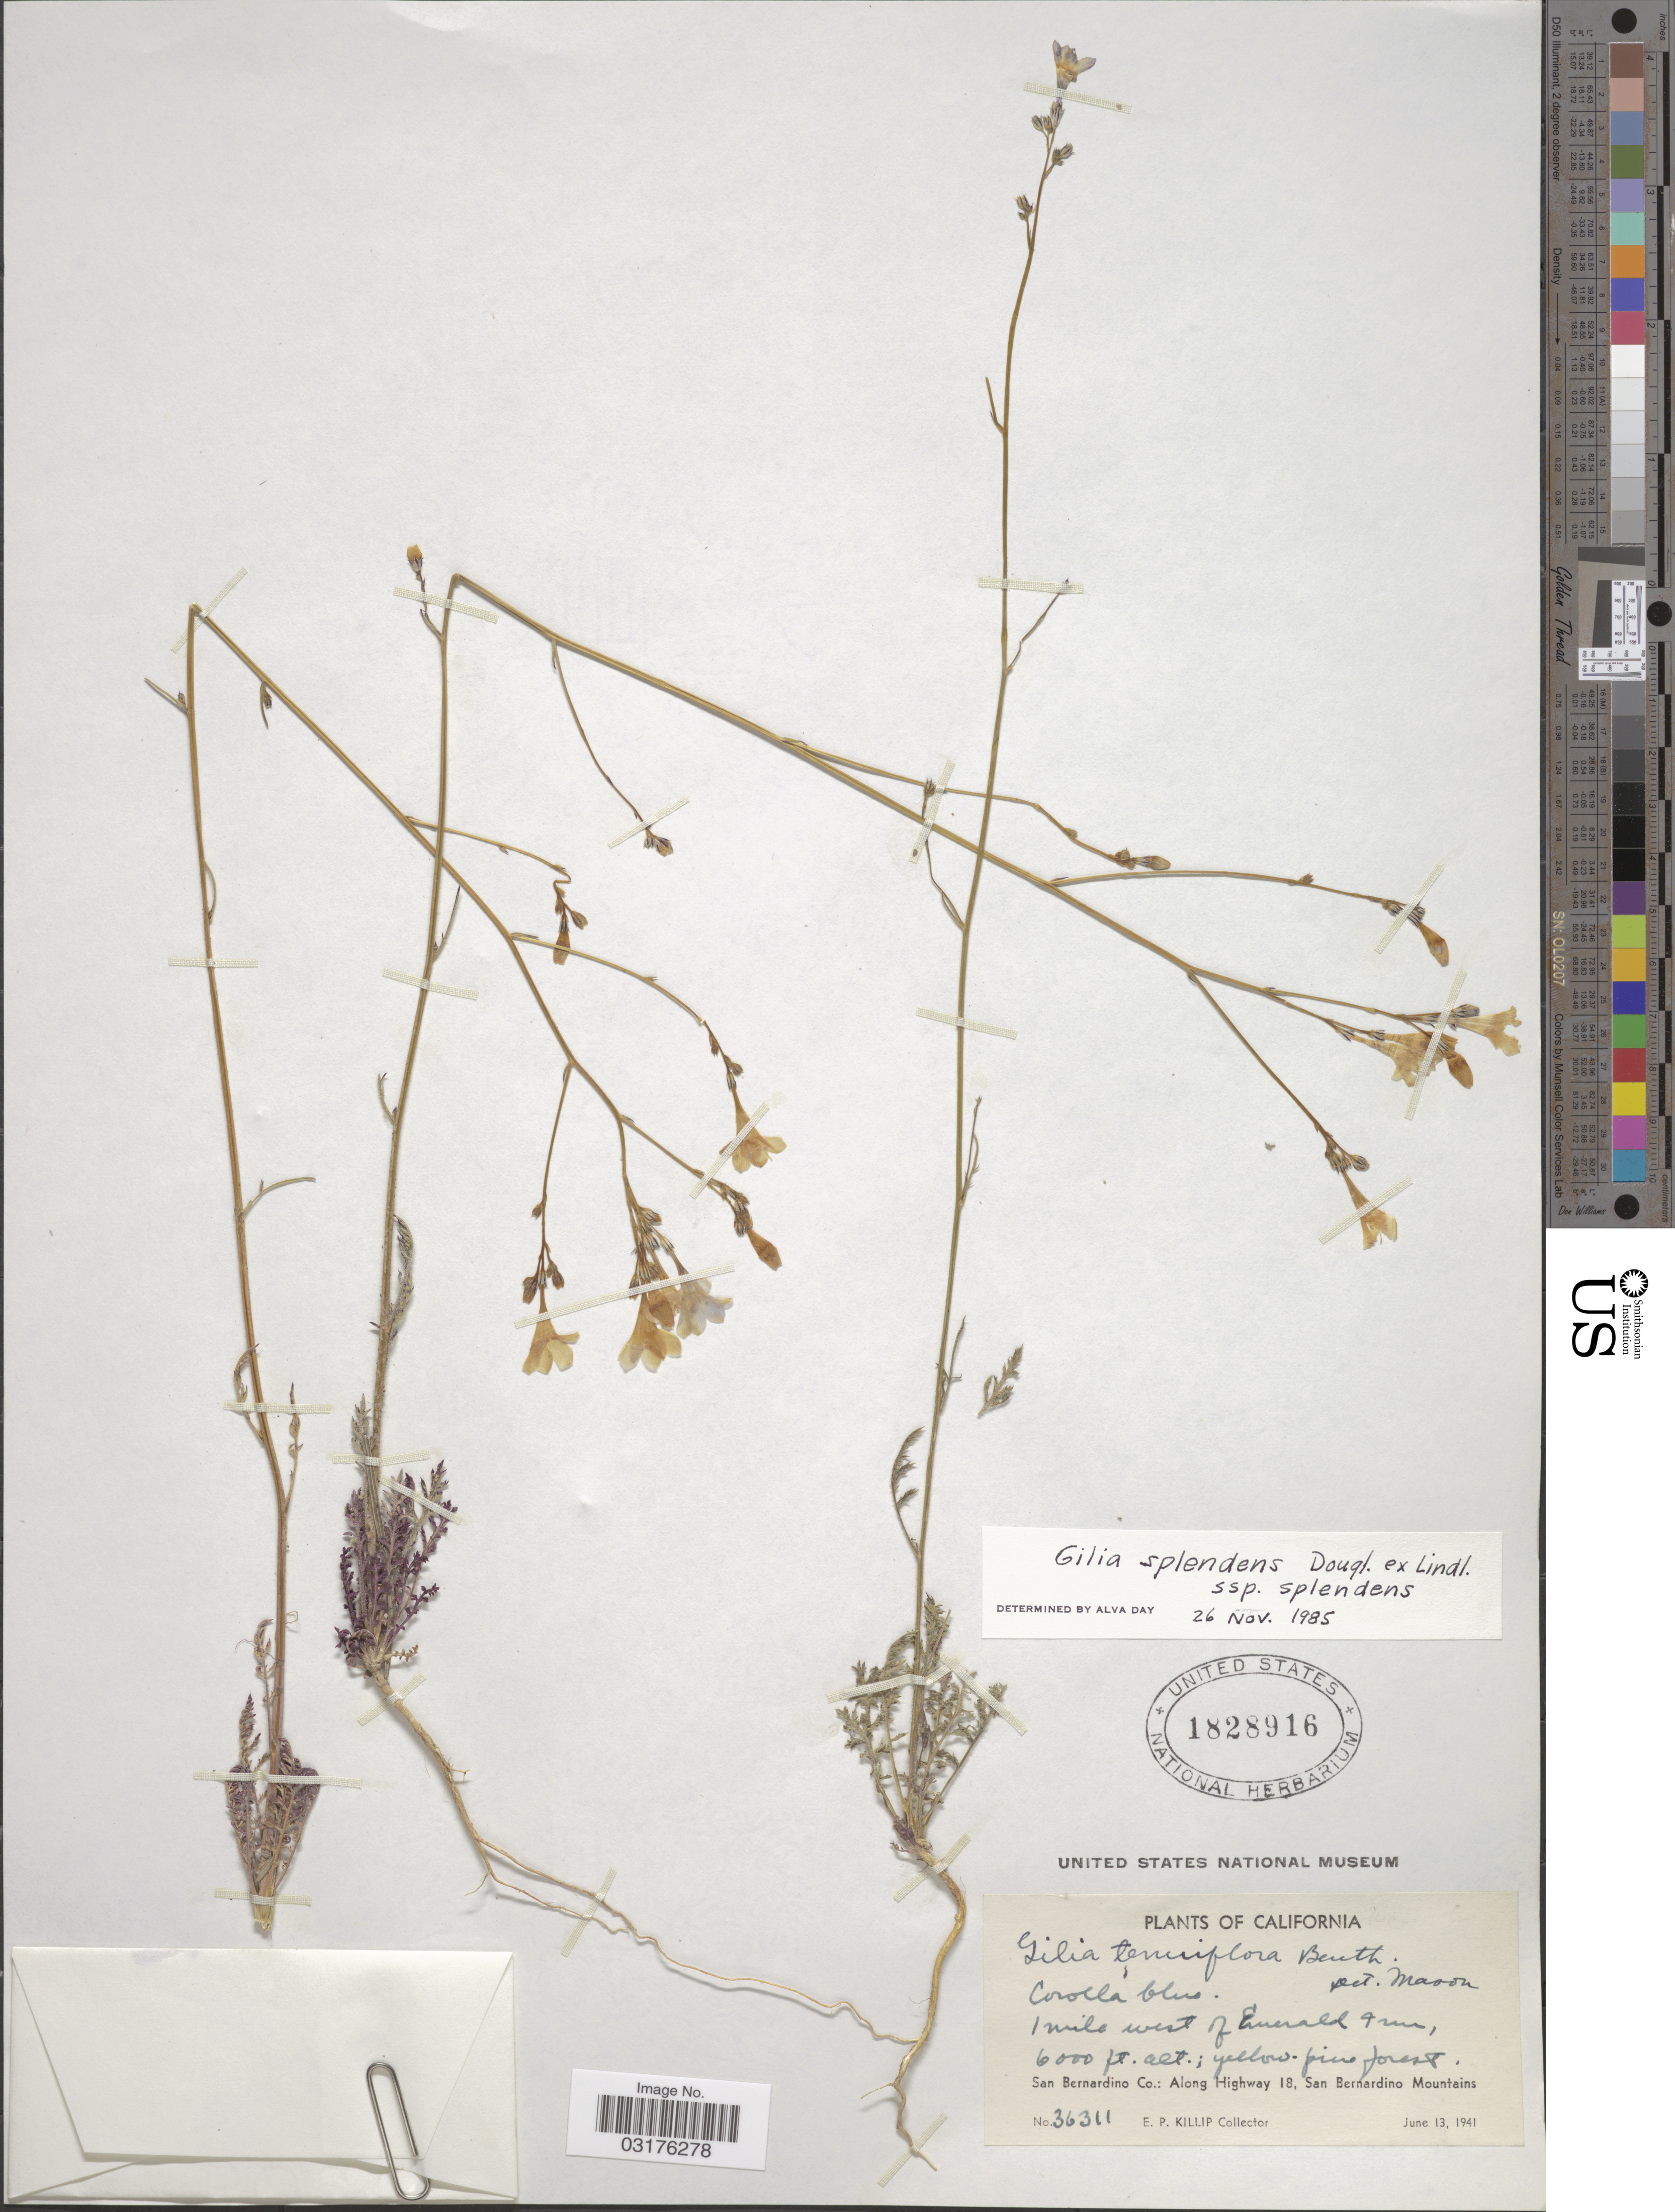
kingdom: Plantae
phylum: Tracheophyta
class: Magnoliopsida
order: Ericales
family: Polemoniaceae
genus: Saltugilia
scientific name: Saltugilia splendens subsp. splendens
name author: (Douglas ex H. Mason & A.D. Grant) L.A. Johnson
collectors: E. P. Killip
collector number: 36311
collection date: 1941-06-13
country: United States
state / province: California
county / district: San Bernardino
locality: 1 mile west of Emerald Inn, San Bernardino Co.: Along Highway 18, San Bernardino Mountains.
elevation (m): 1829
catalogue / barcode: US 1828916